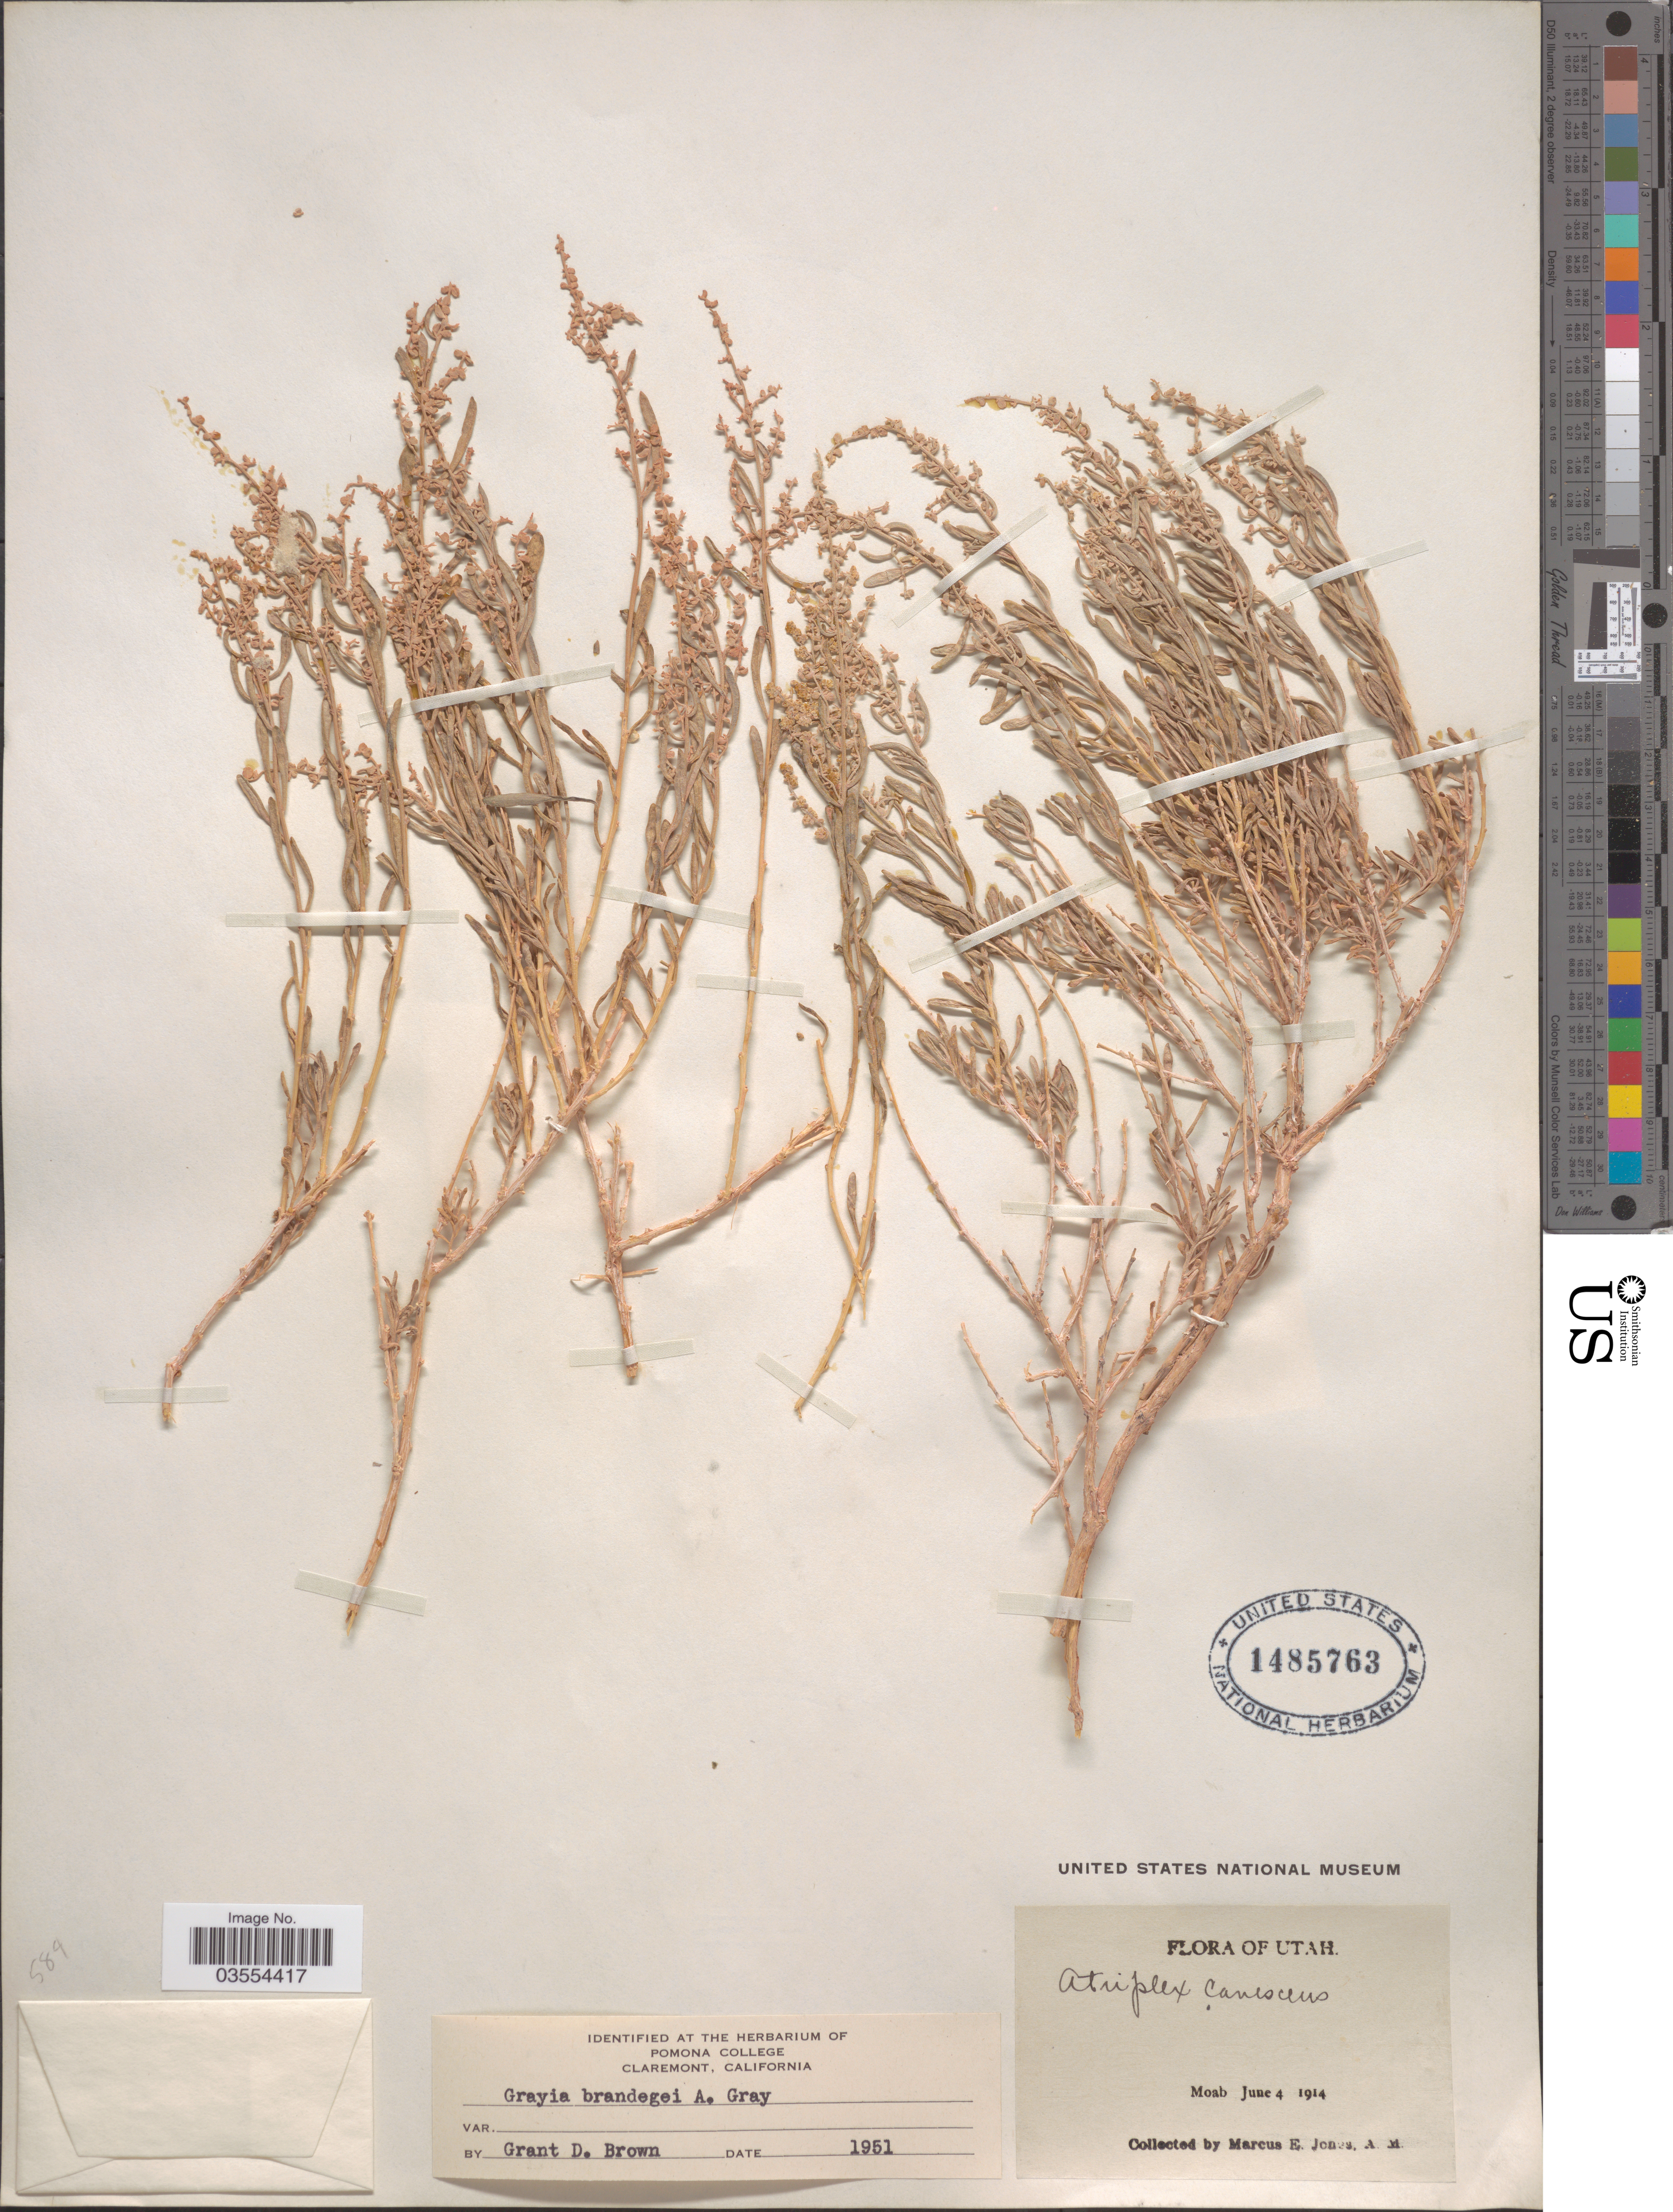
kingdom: Plantae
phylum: Tracheophyta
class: Magnoliopsida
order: Caryophyllales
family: Amaranthaceae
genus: Grayia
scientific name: Grayia brandegeei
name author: A. Gray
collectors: M. E. Jones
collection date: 1914-06-04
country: United States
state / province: Utah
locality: Moab.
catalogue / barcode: US 1485763